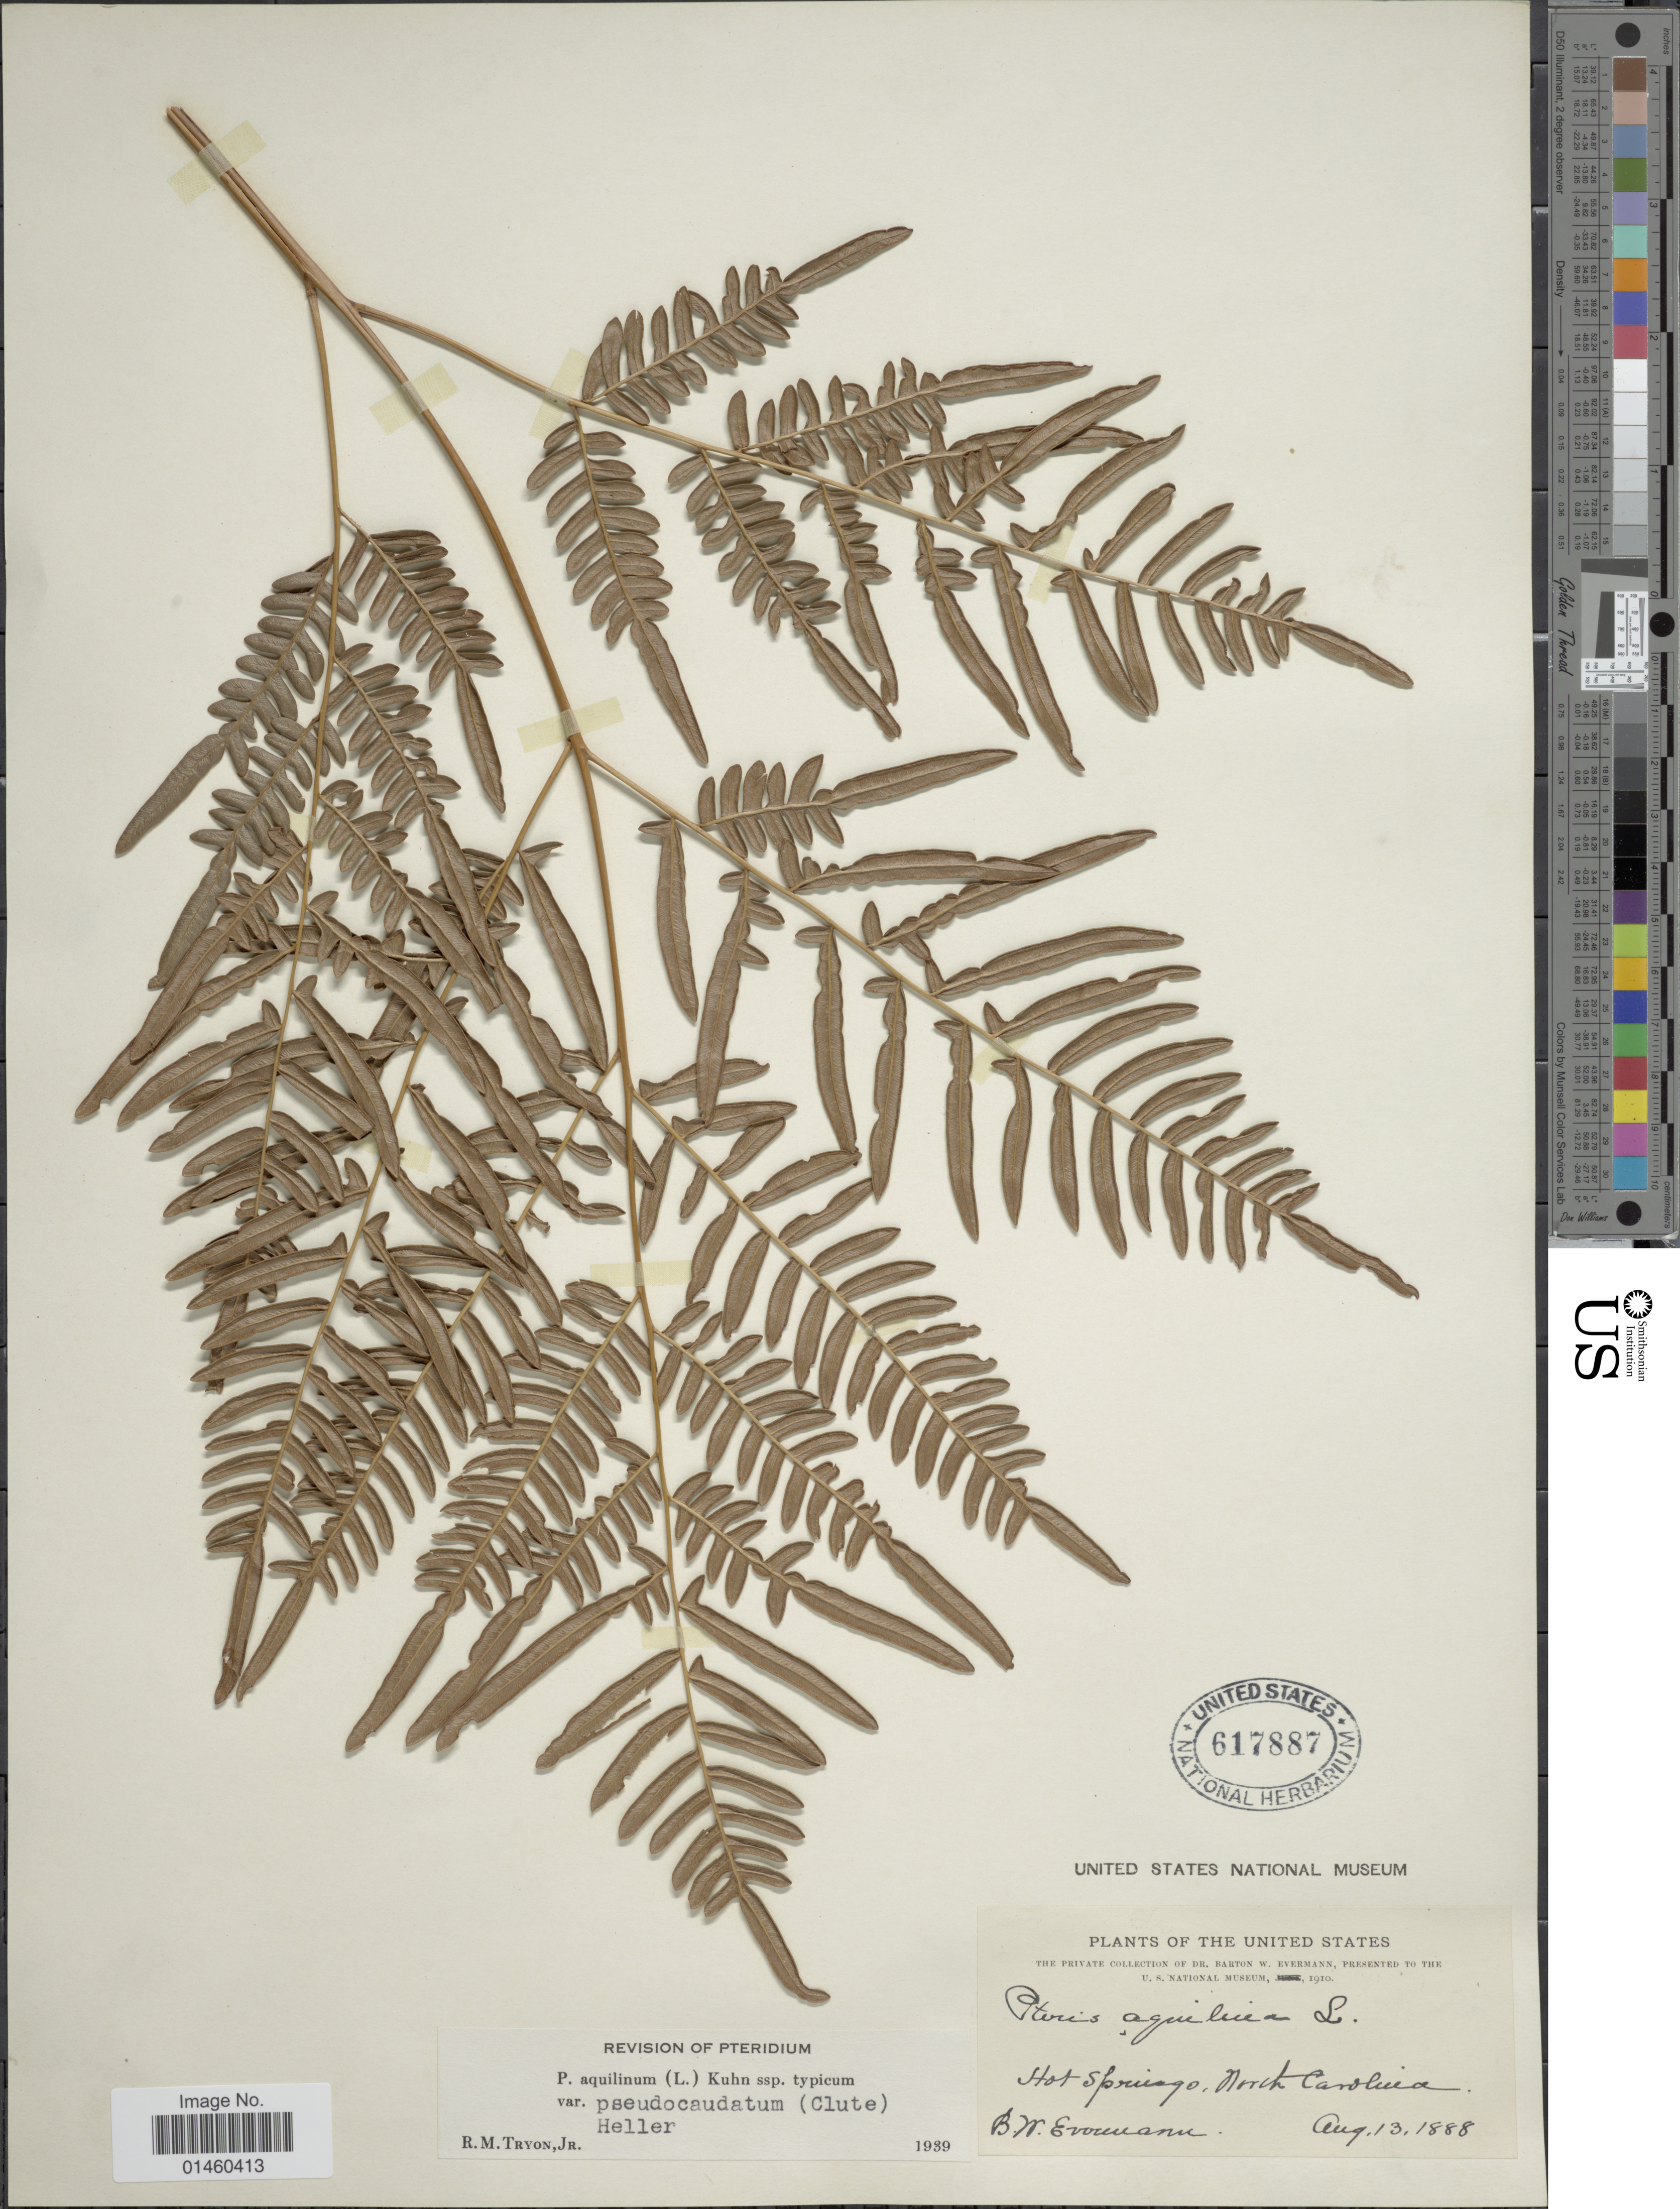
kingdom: Plantae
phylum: Tracheophyta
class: Polypodiopsida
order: Polypodiales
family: Dennstaedtiaceae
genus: Pteridium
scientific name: Pteridium aquilinum var. pseudocaudatum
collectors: B. W. Evermann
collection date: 1888-08-13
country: United States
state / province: North Carolina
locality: Hot Springs.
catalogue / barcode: US 617887